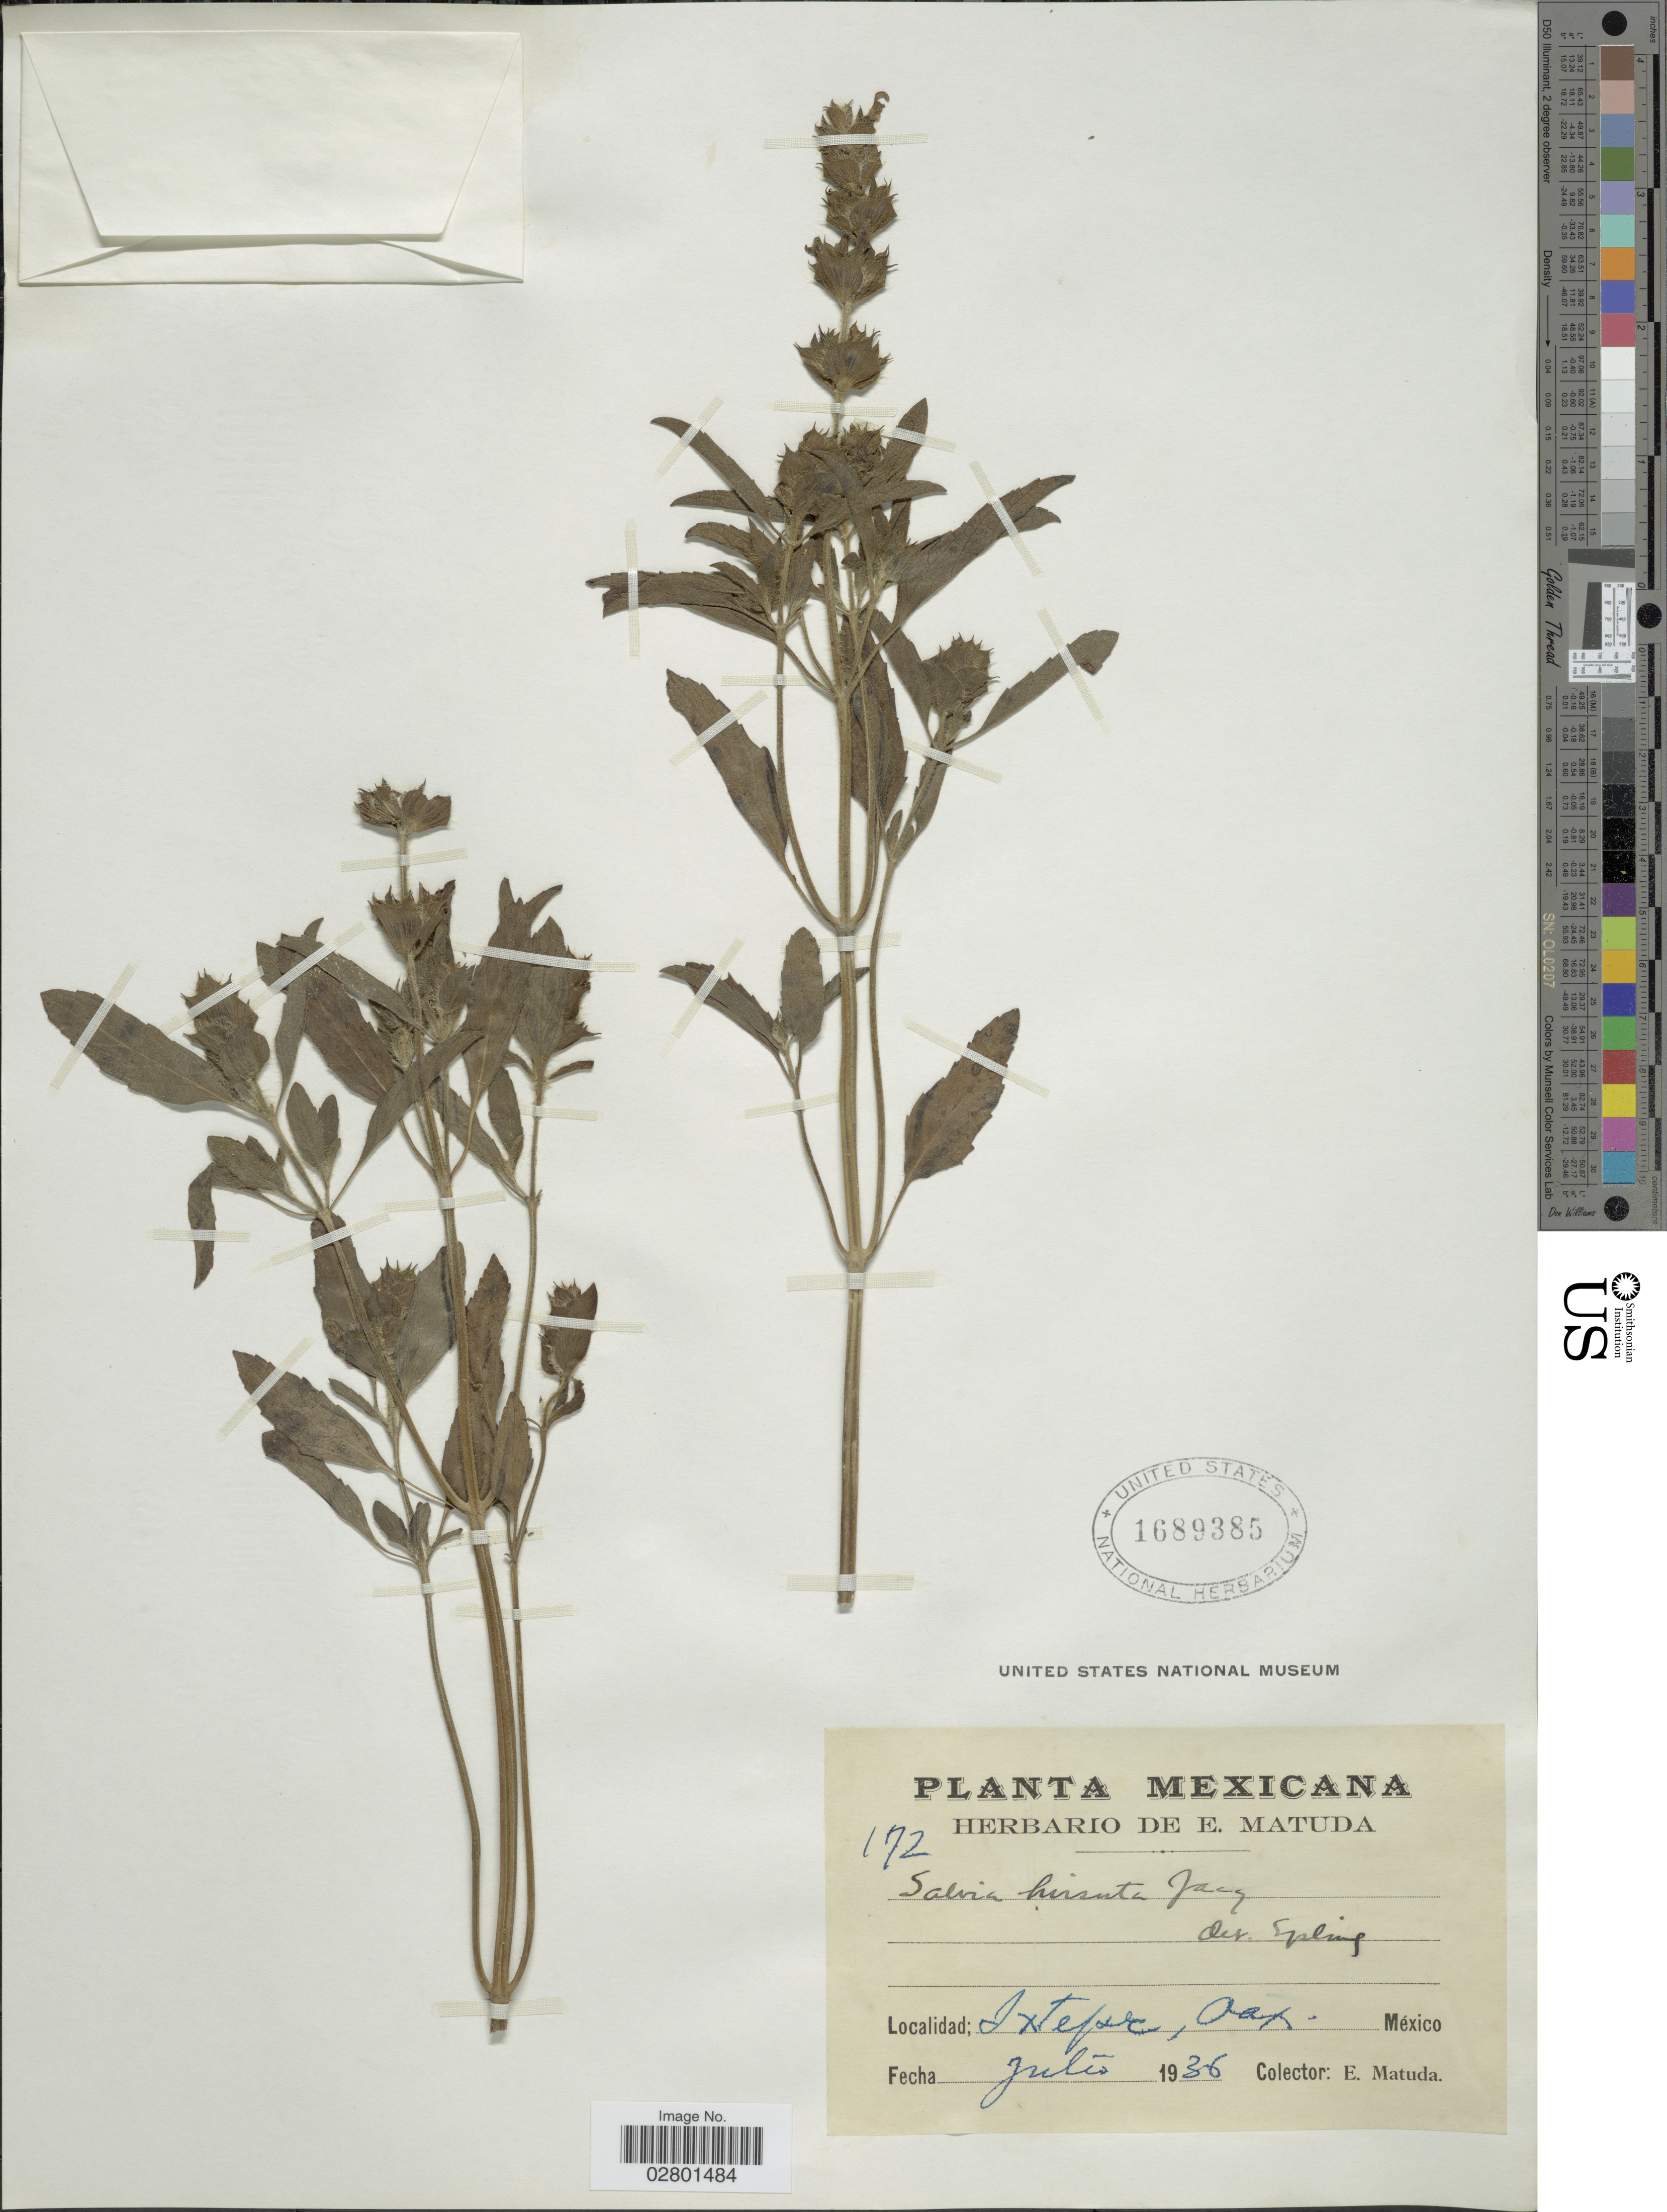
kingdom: Plantae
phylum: Tracheophyta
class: Magnoliopsida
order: Lamiales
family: Lamiaceae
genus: Salvia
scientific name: Salvia hirsuta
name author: Jacq.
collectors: E. Matuda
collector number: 172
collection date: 1936-07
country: Mexico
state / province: Oaxaca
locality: Ixtepec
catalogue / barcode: US 1689385